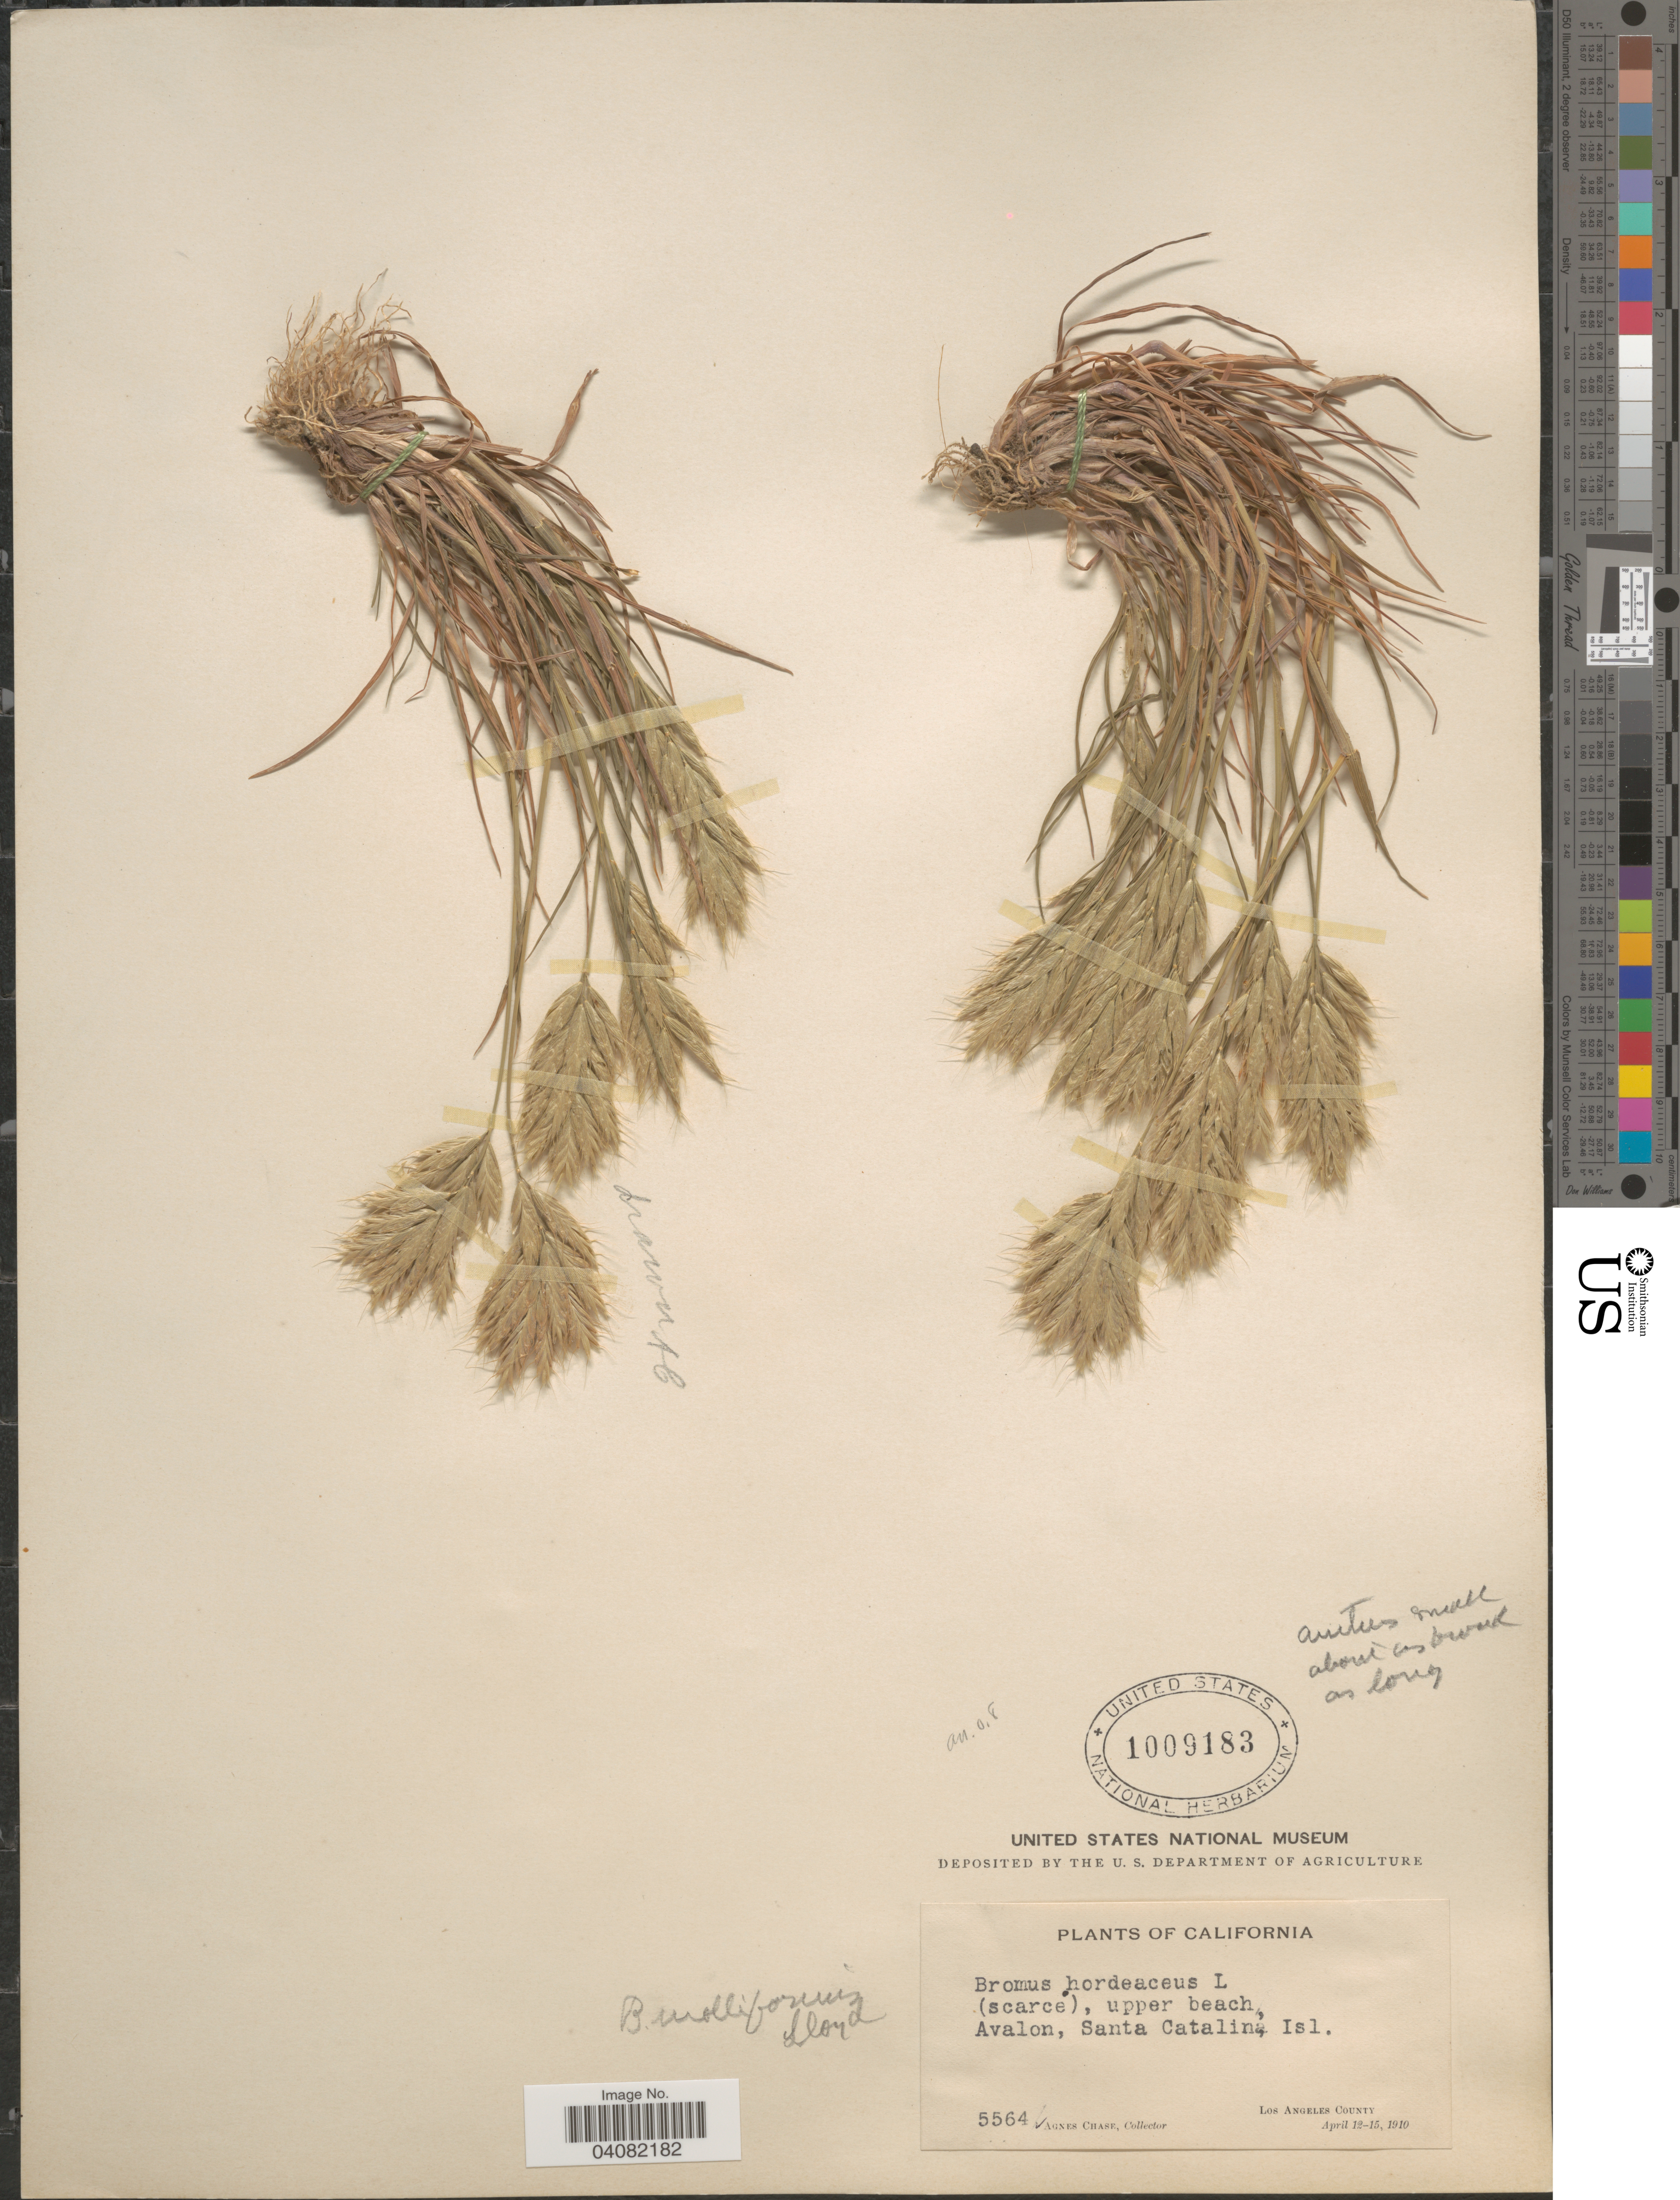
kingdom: Plantae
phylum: Tracheophyta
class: Liliopsida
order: Poales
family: Poaceae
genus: Bromus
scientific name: Bromus hordeaceus subsp. divaricatus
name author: (Bonnier & Layens) Kerguélen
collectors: A. Chase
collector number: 5564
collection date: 1910-04-12/1910-04-15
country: United States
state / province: California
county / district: Los Angeles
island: Santa Catalina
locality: Upper beach, Avalon, Santa Catalina Isl. Los Angeles County.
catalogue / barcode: US 1009183